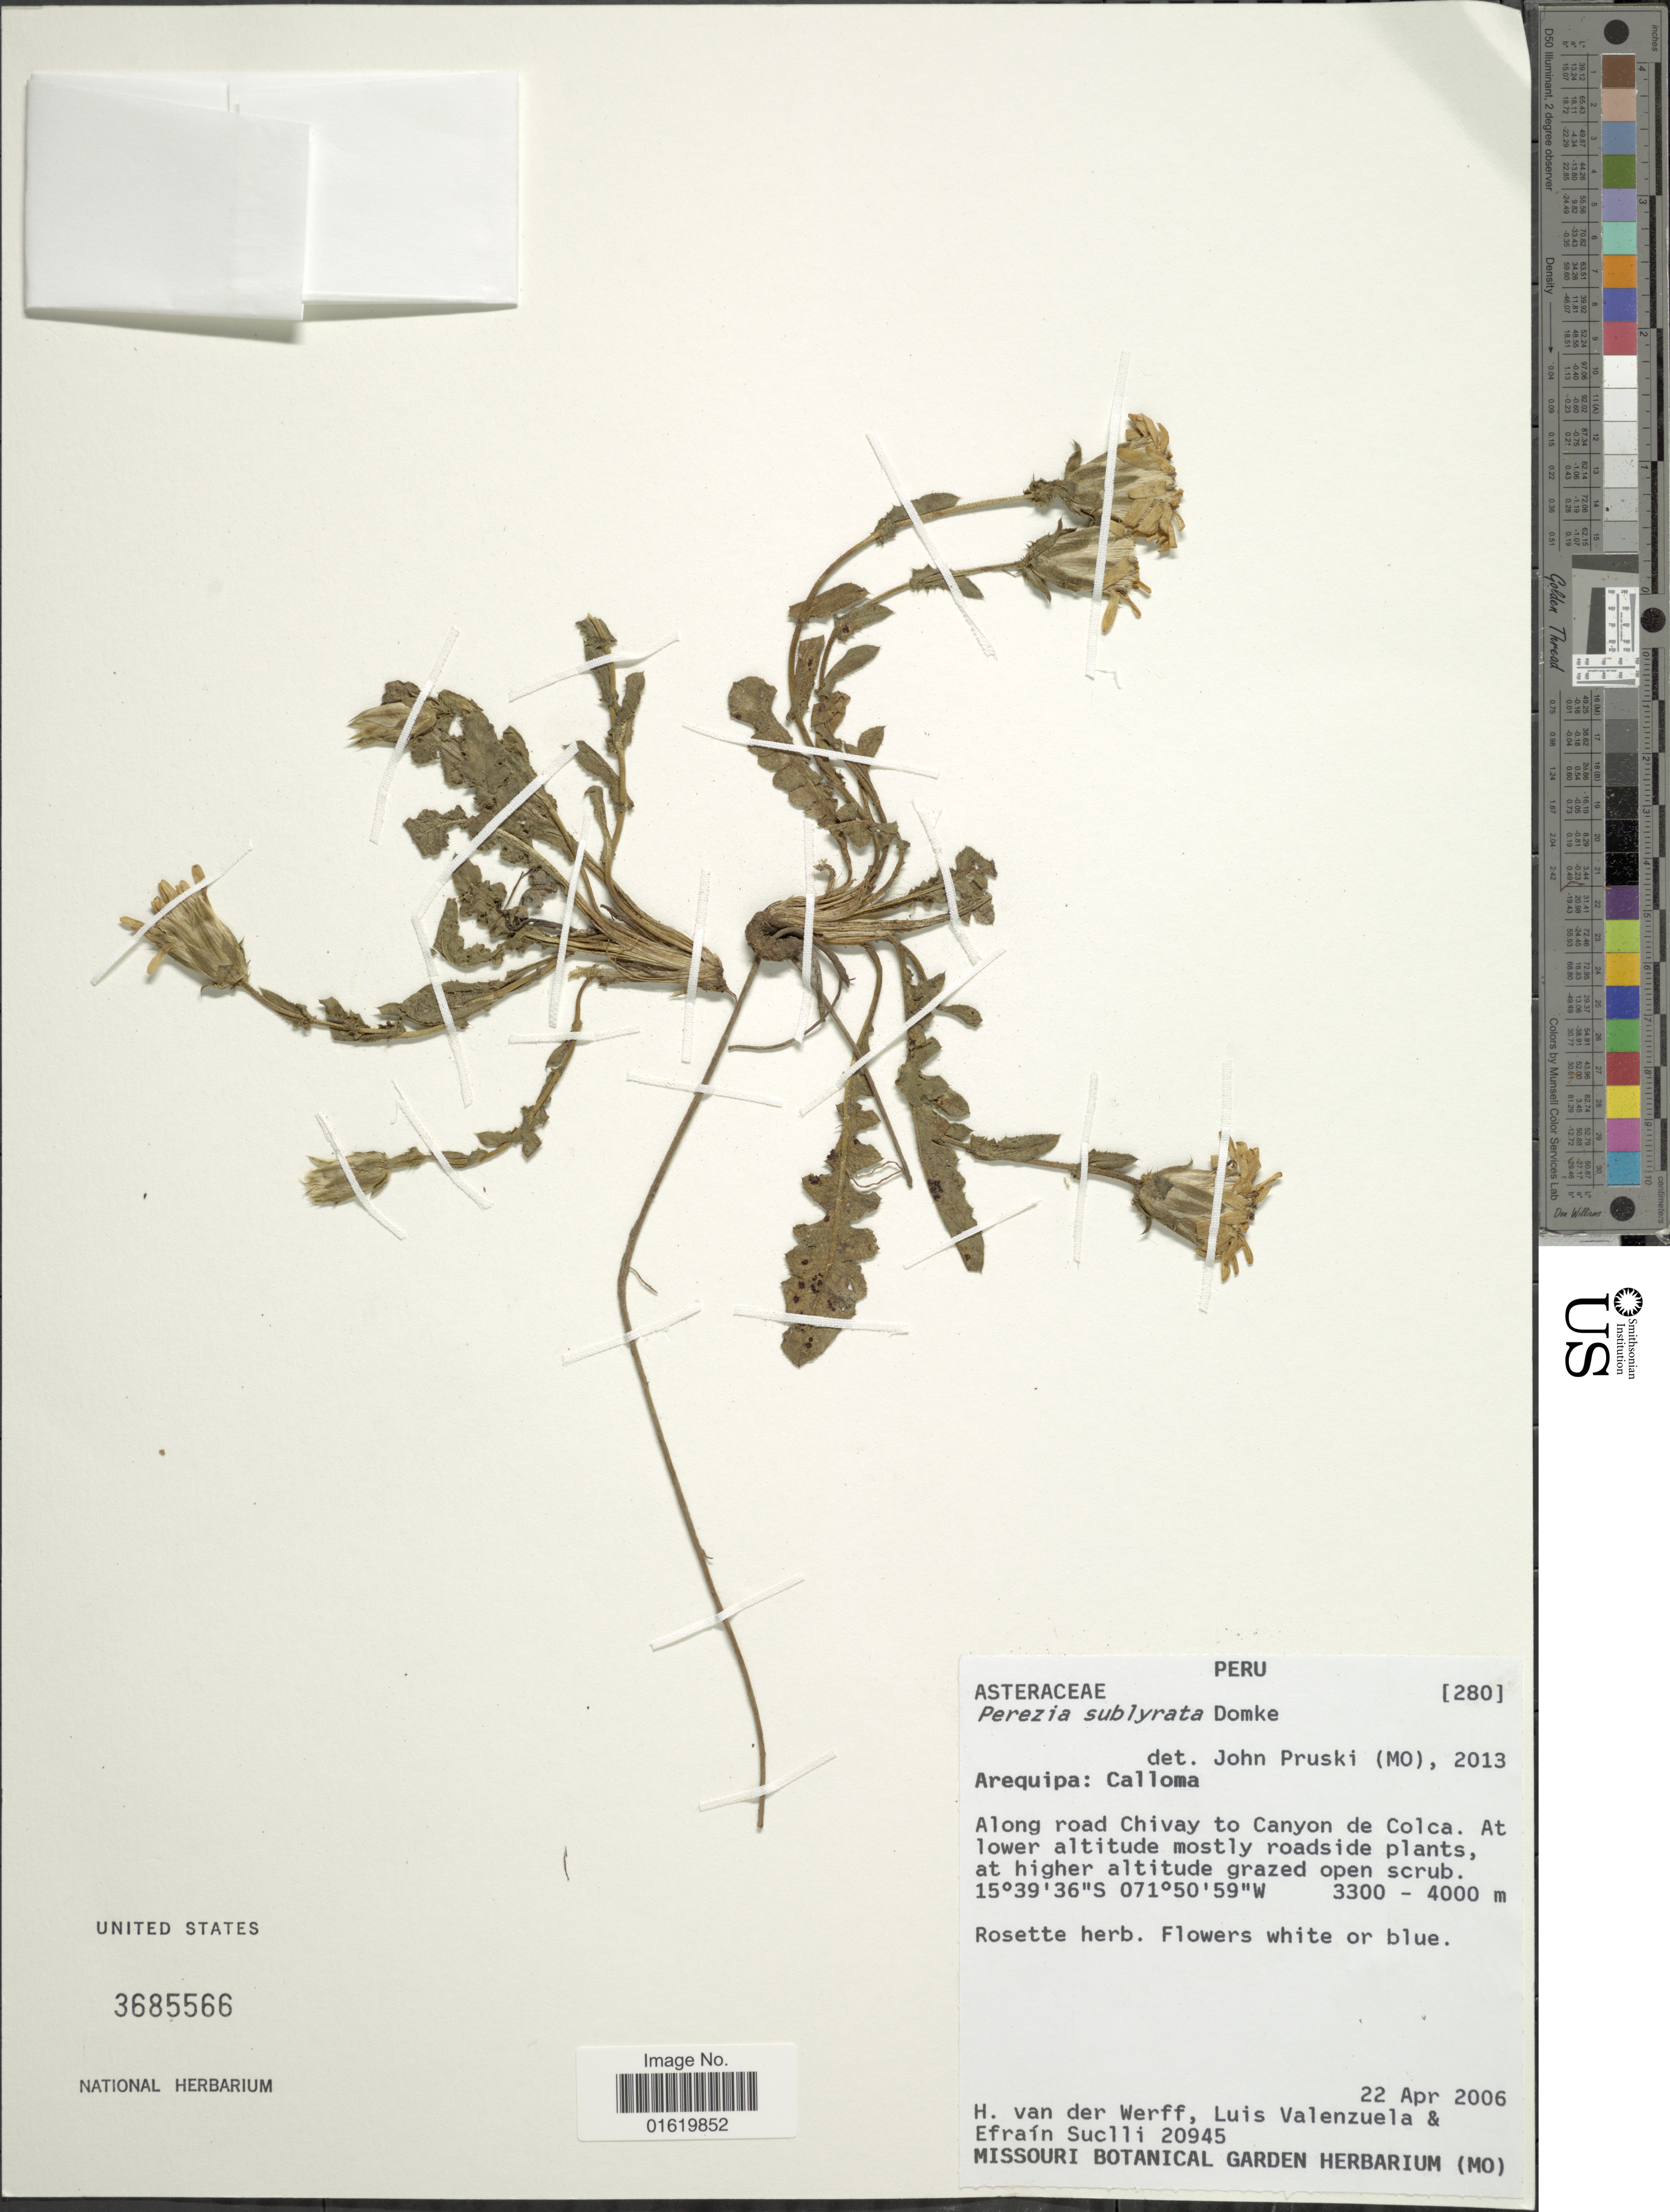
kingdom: Plantae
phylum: Tracheophyta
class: Magnoliopsida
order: Asterales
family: Asteraceae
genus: Perezia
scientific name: Perezia sublyrata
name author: Domke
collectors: H. van der Werff, L. Valenzuela & E. Suclli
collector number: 20945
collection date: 2006-04-22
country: Peru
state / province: Arequipa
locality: Arequipa: Calloma. Along road Chivay to Canyon de Colca.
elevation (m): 3300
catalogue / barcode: US 3685566